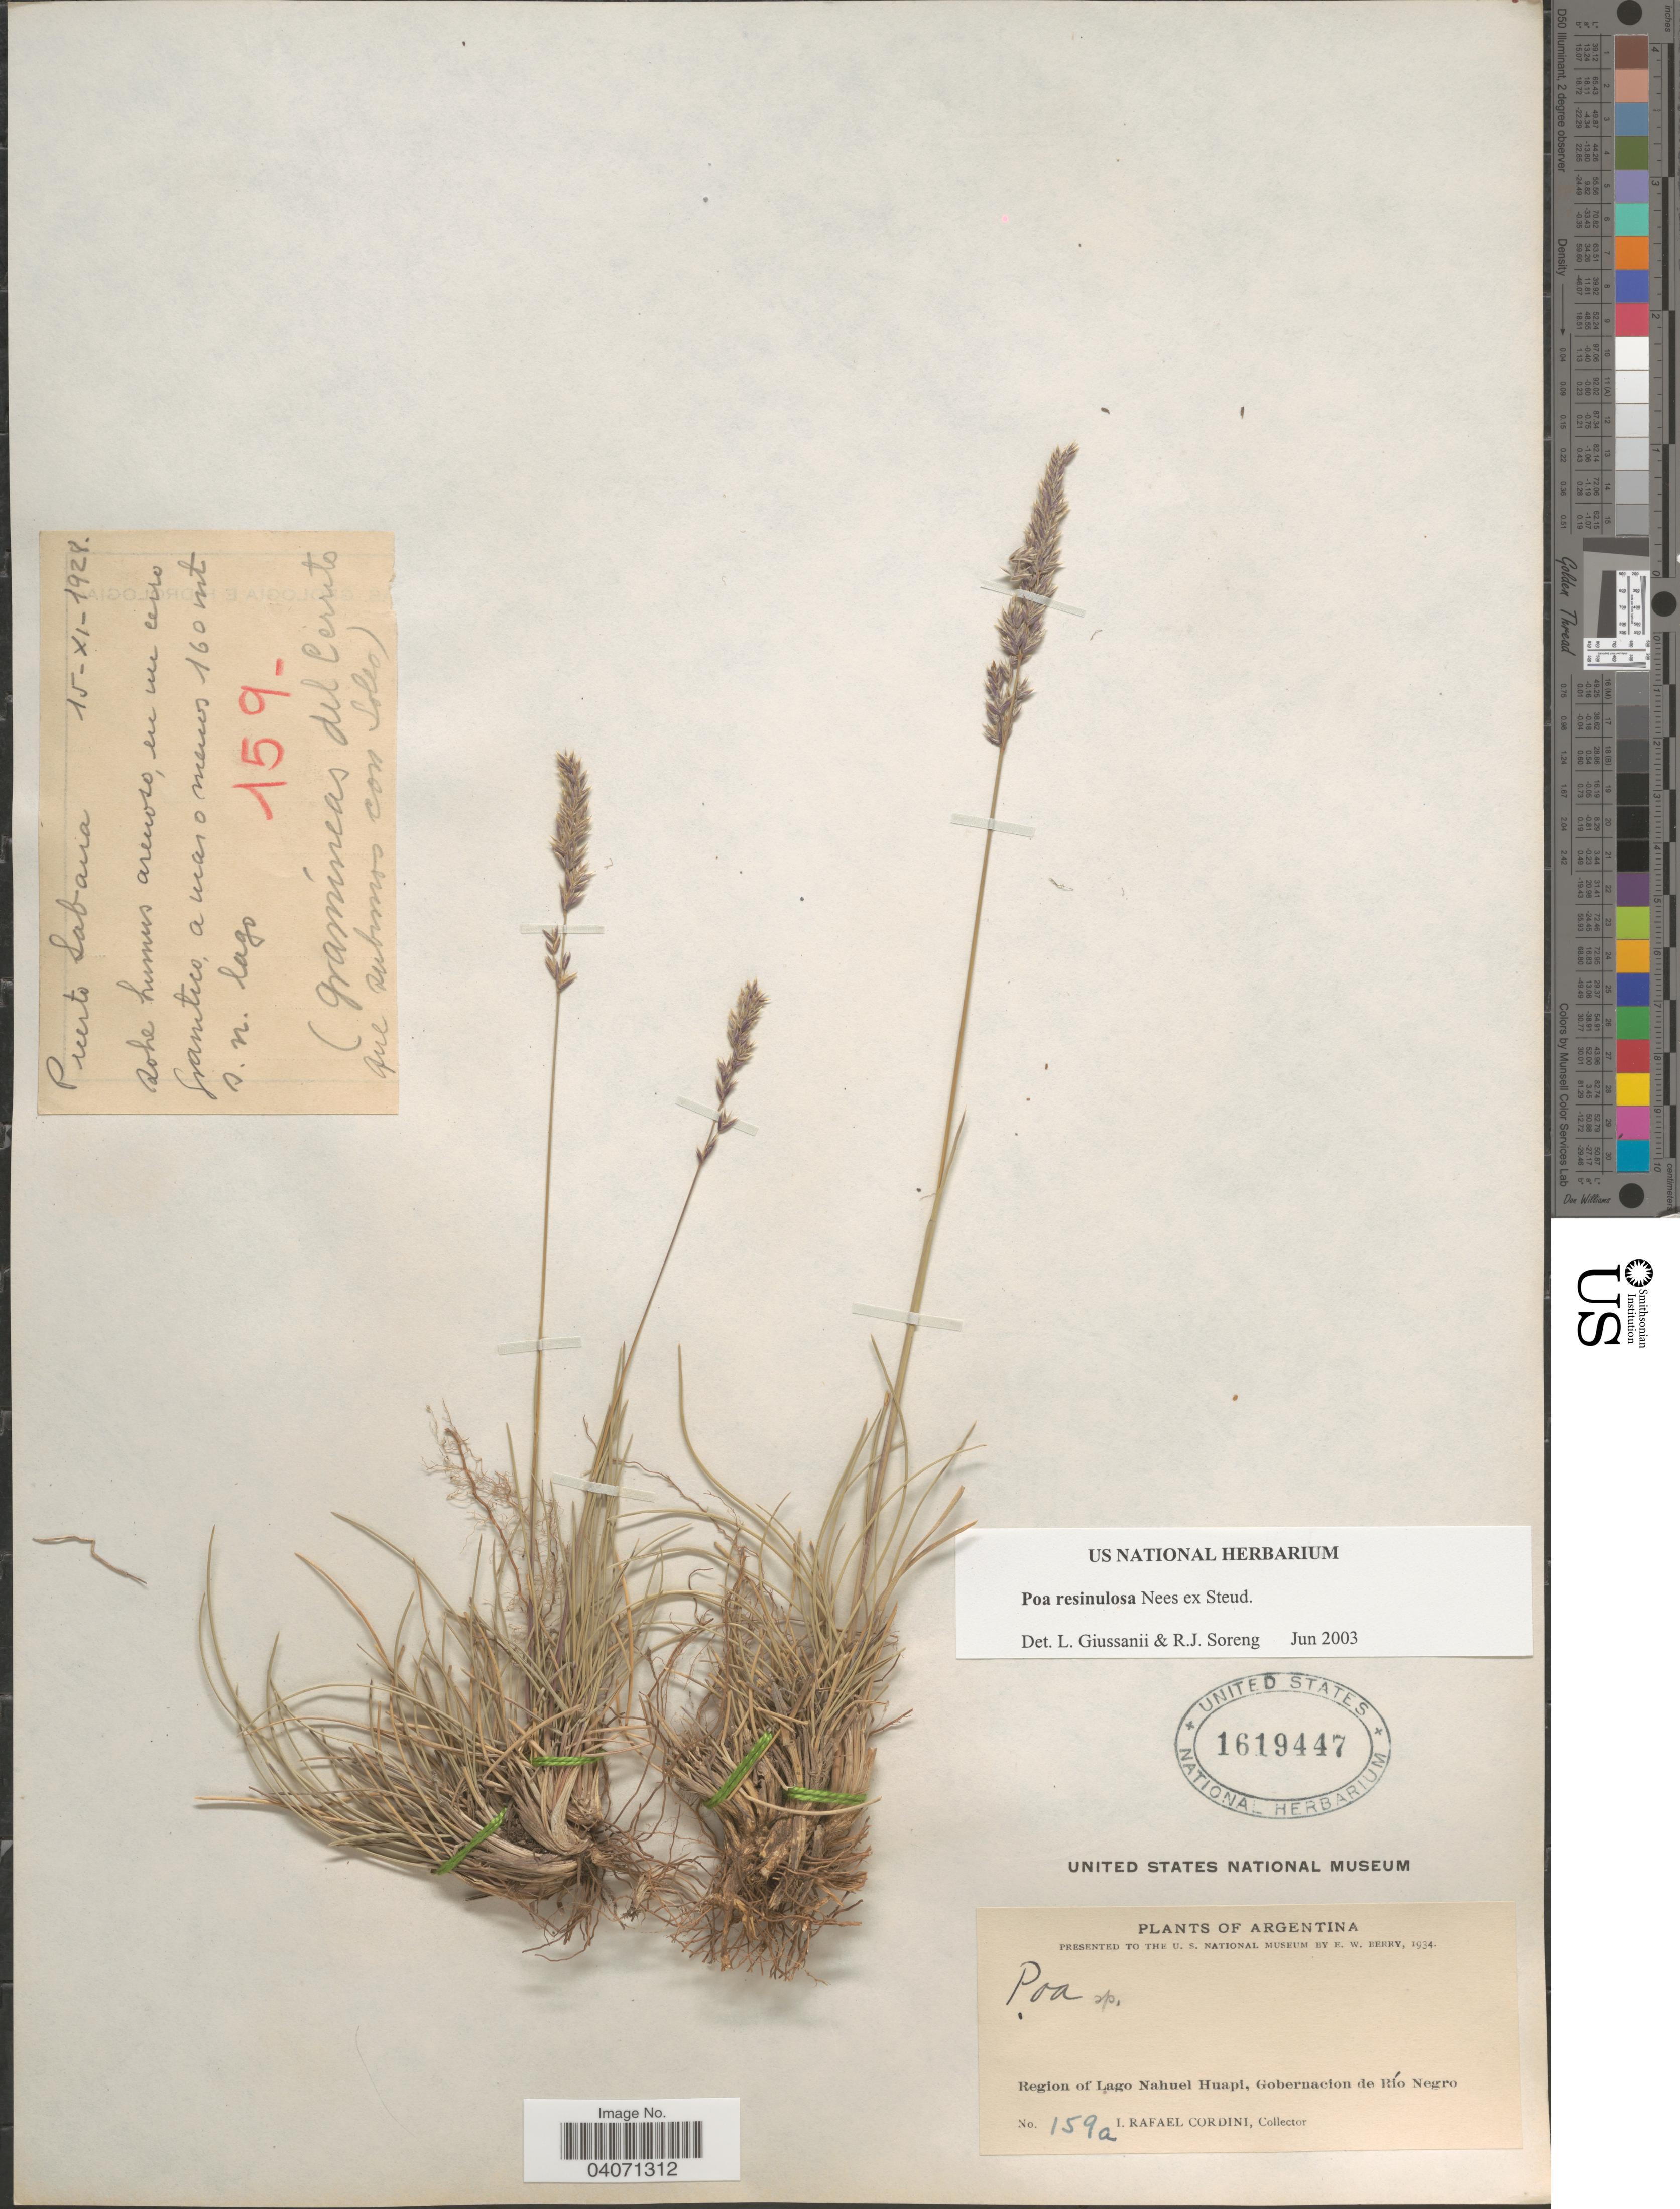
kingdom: Plantae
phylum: Tracheophyta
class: Liliopsida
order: Poales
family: Poaceae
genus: Poa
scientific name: Poa resinulosa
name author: Nees ex Steud.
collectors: I. Cordini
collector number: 159a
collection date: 1928-11-15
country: Argentina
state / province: Rio Negro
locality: Region of Lago Nahuel Huapi, Gobernacion de Río Negro. Puerto Sabana.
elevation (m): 160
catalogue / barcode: US 1619447